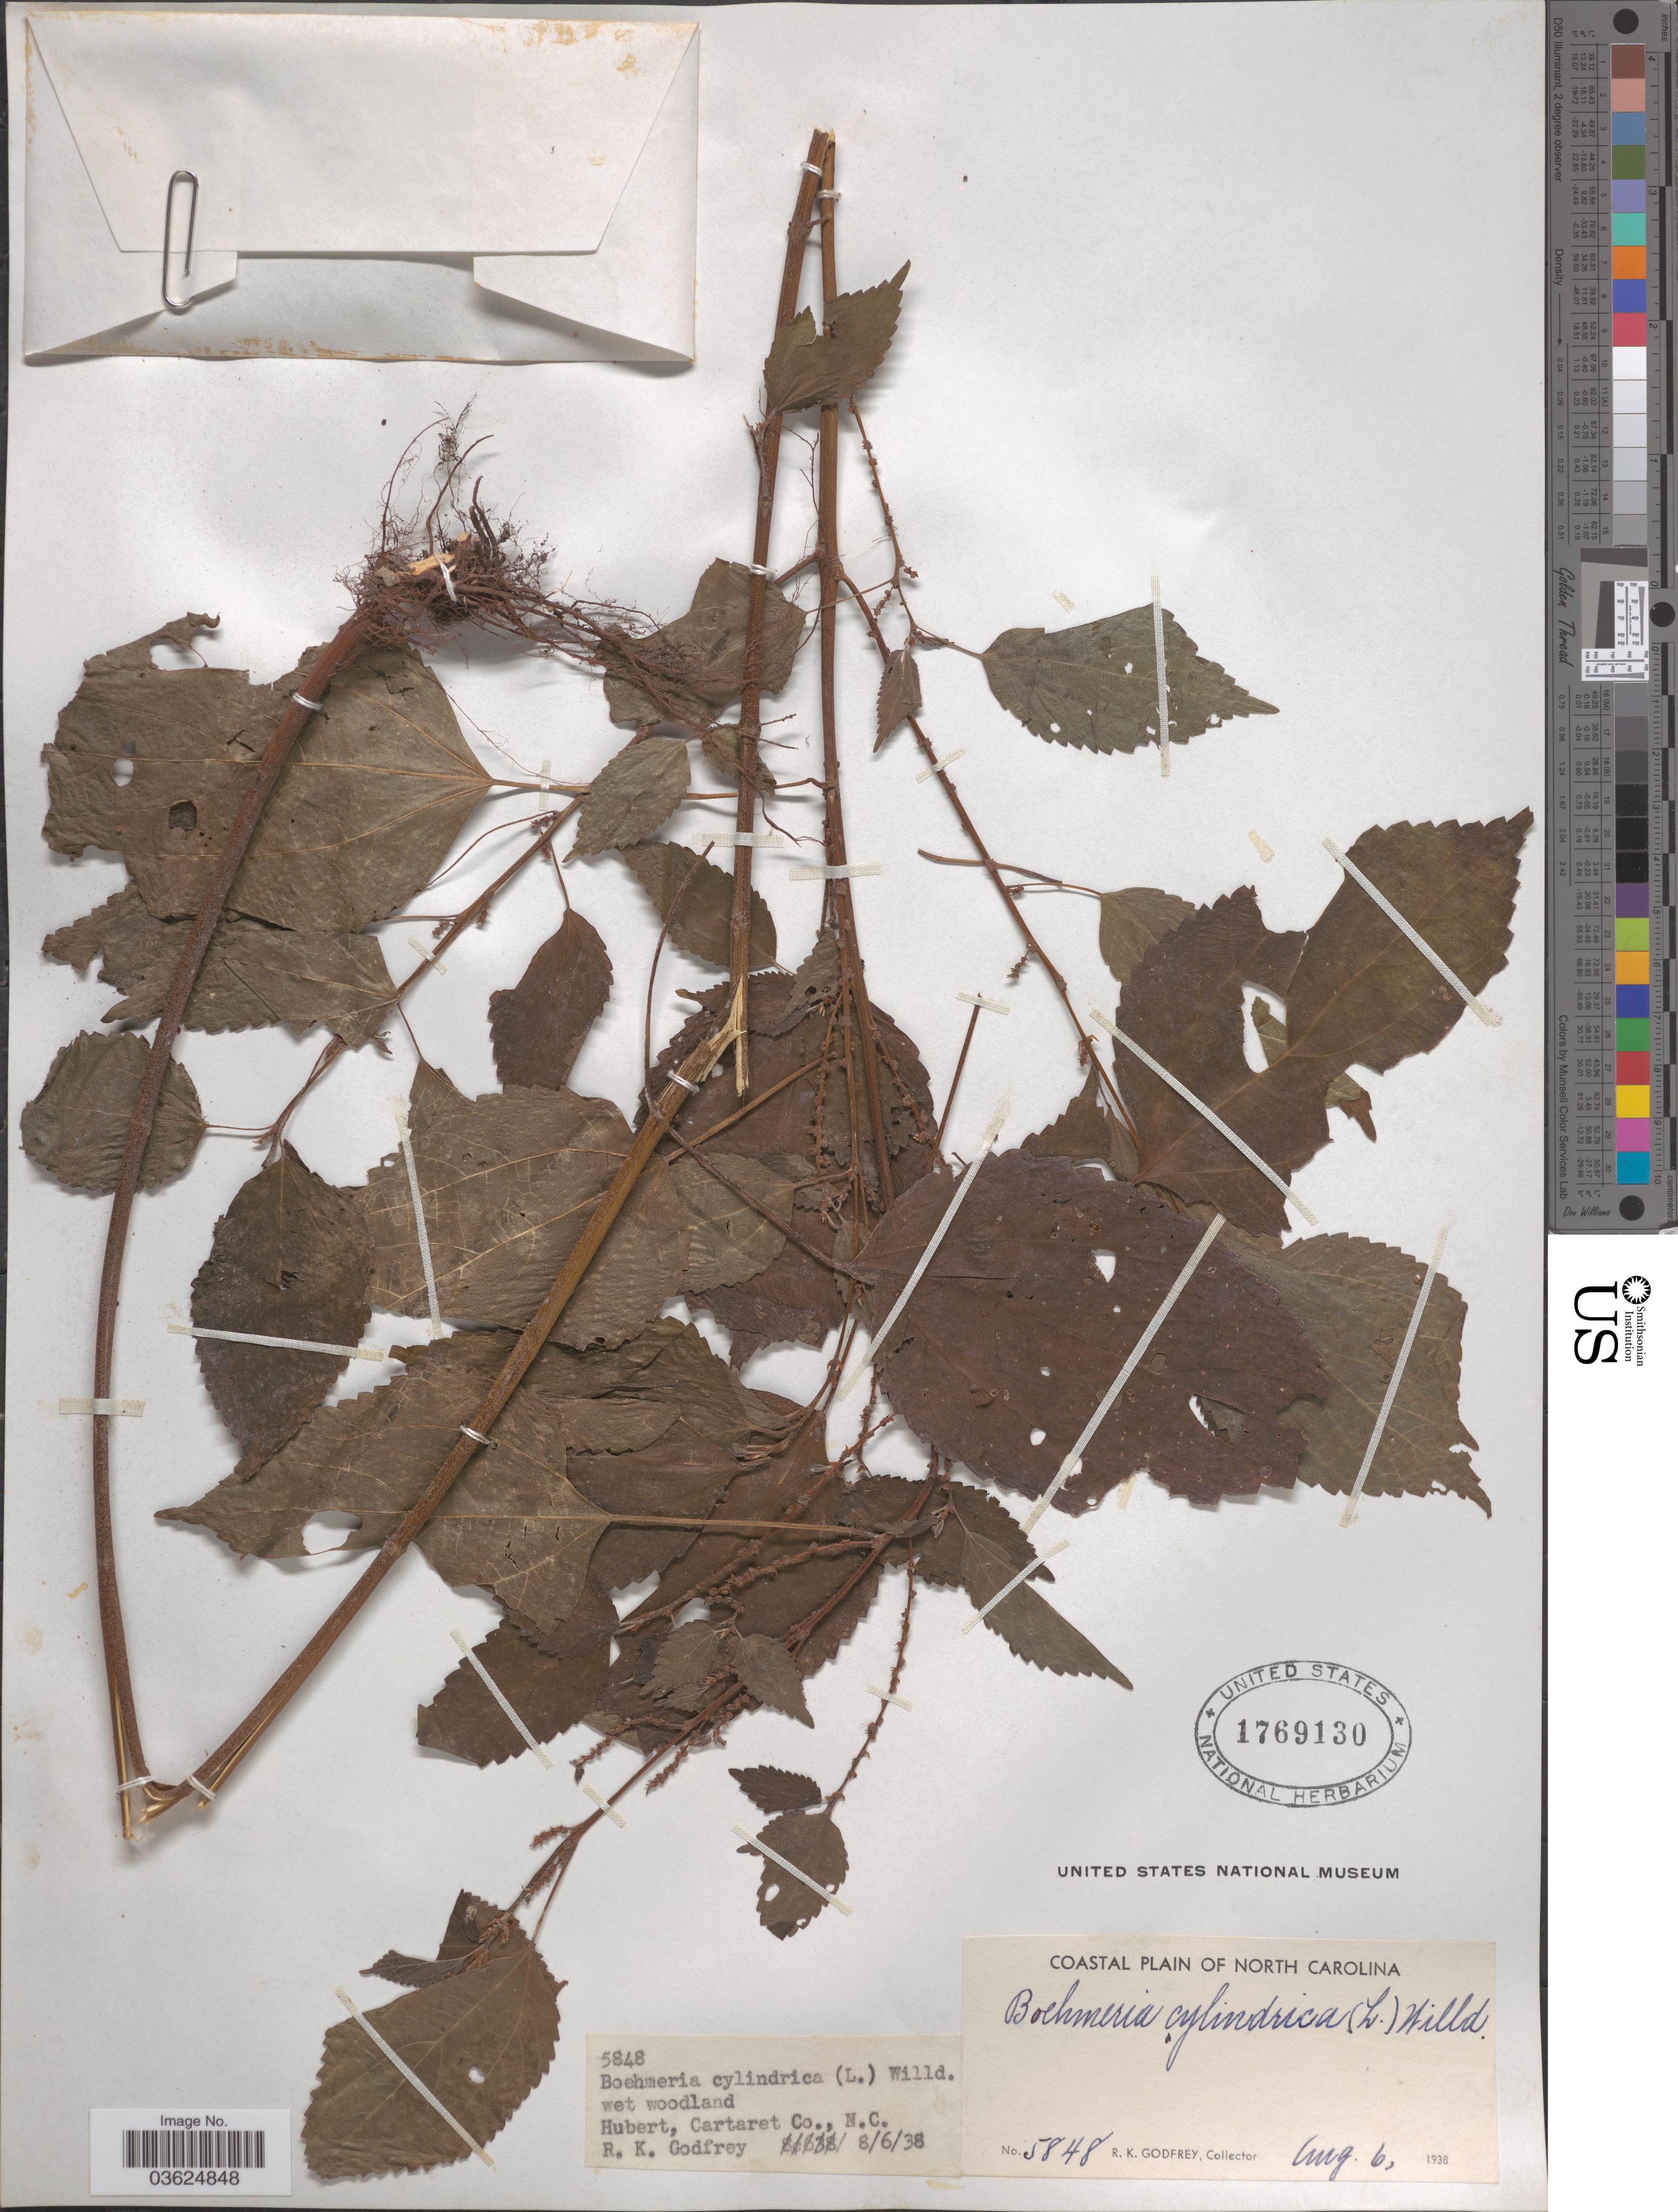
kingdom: Plantae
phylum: Tracheophyta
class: Magnoliopsida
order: Rosales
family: Urticaceae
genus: Boehmeria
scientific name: Boehmeria cylindrica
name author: (L.) Sw.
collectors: R. K. Godfrey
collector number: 5848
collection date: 1938-08-06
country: United States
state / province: North Carolina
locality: Coastal Plain of North Carolina. Hubert, Cartaret Co.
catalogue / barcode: US 1769130